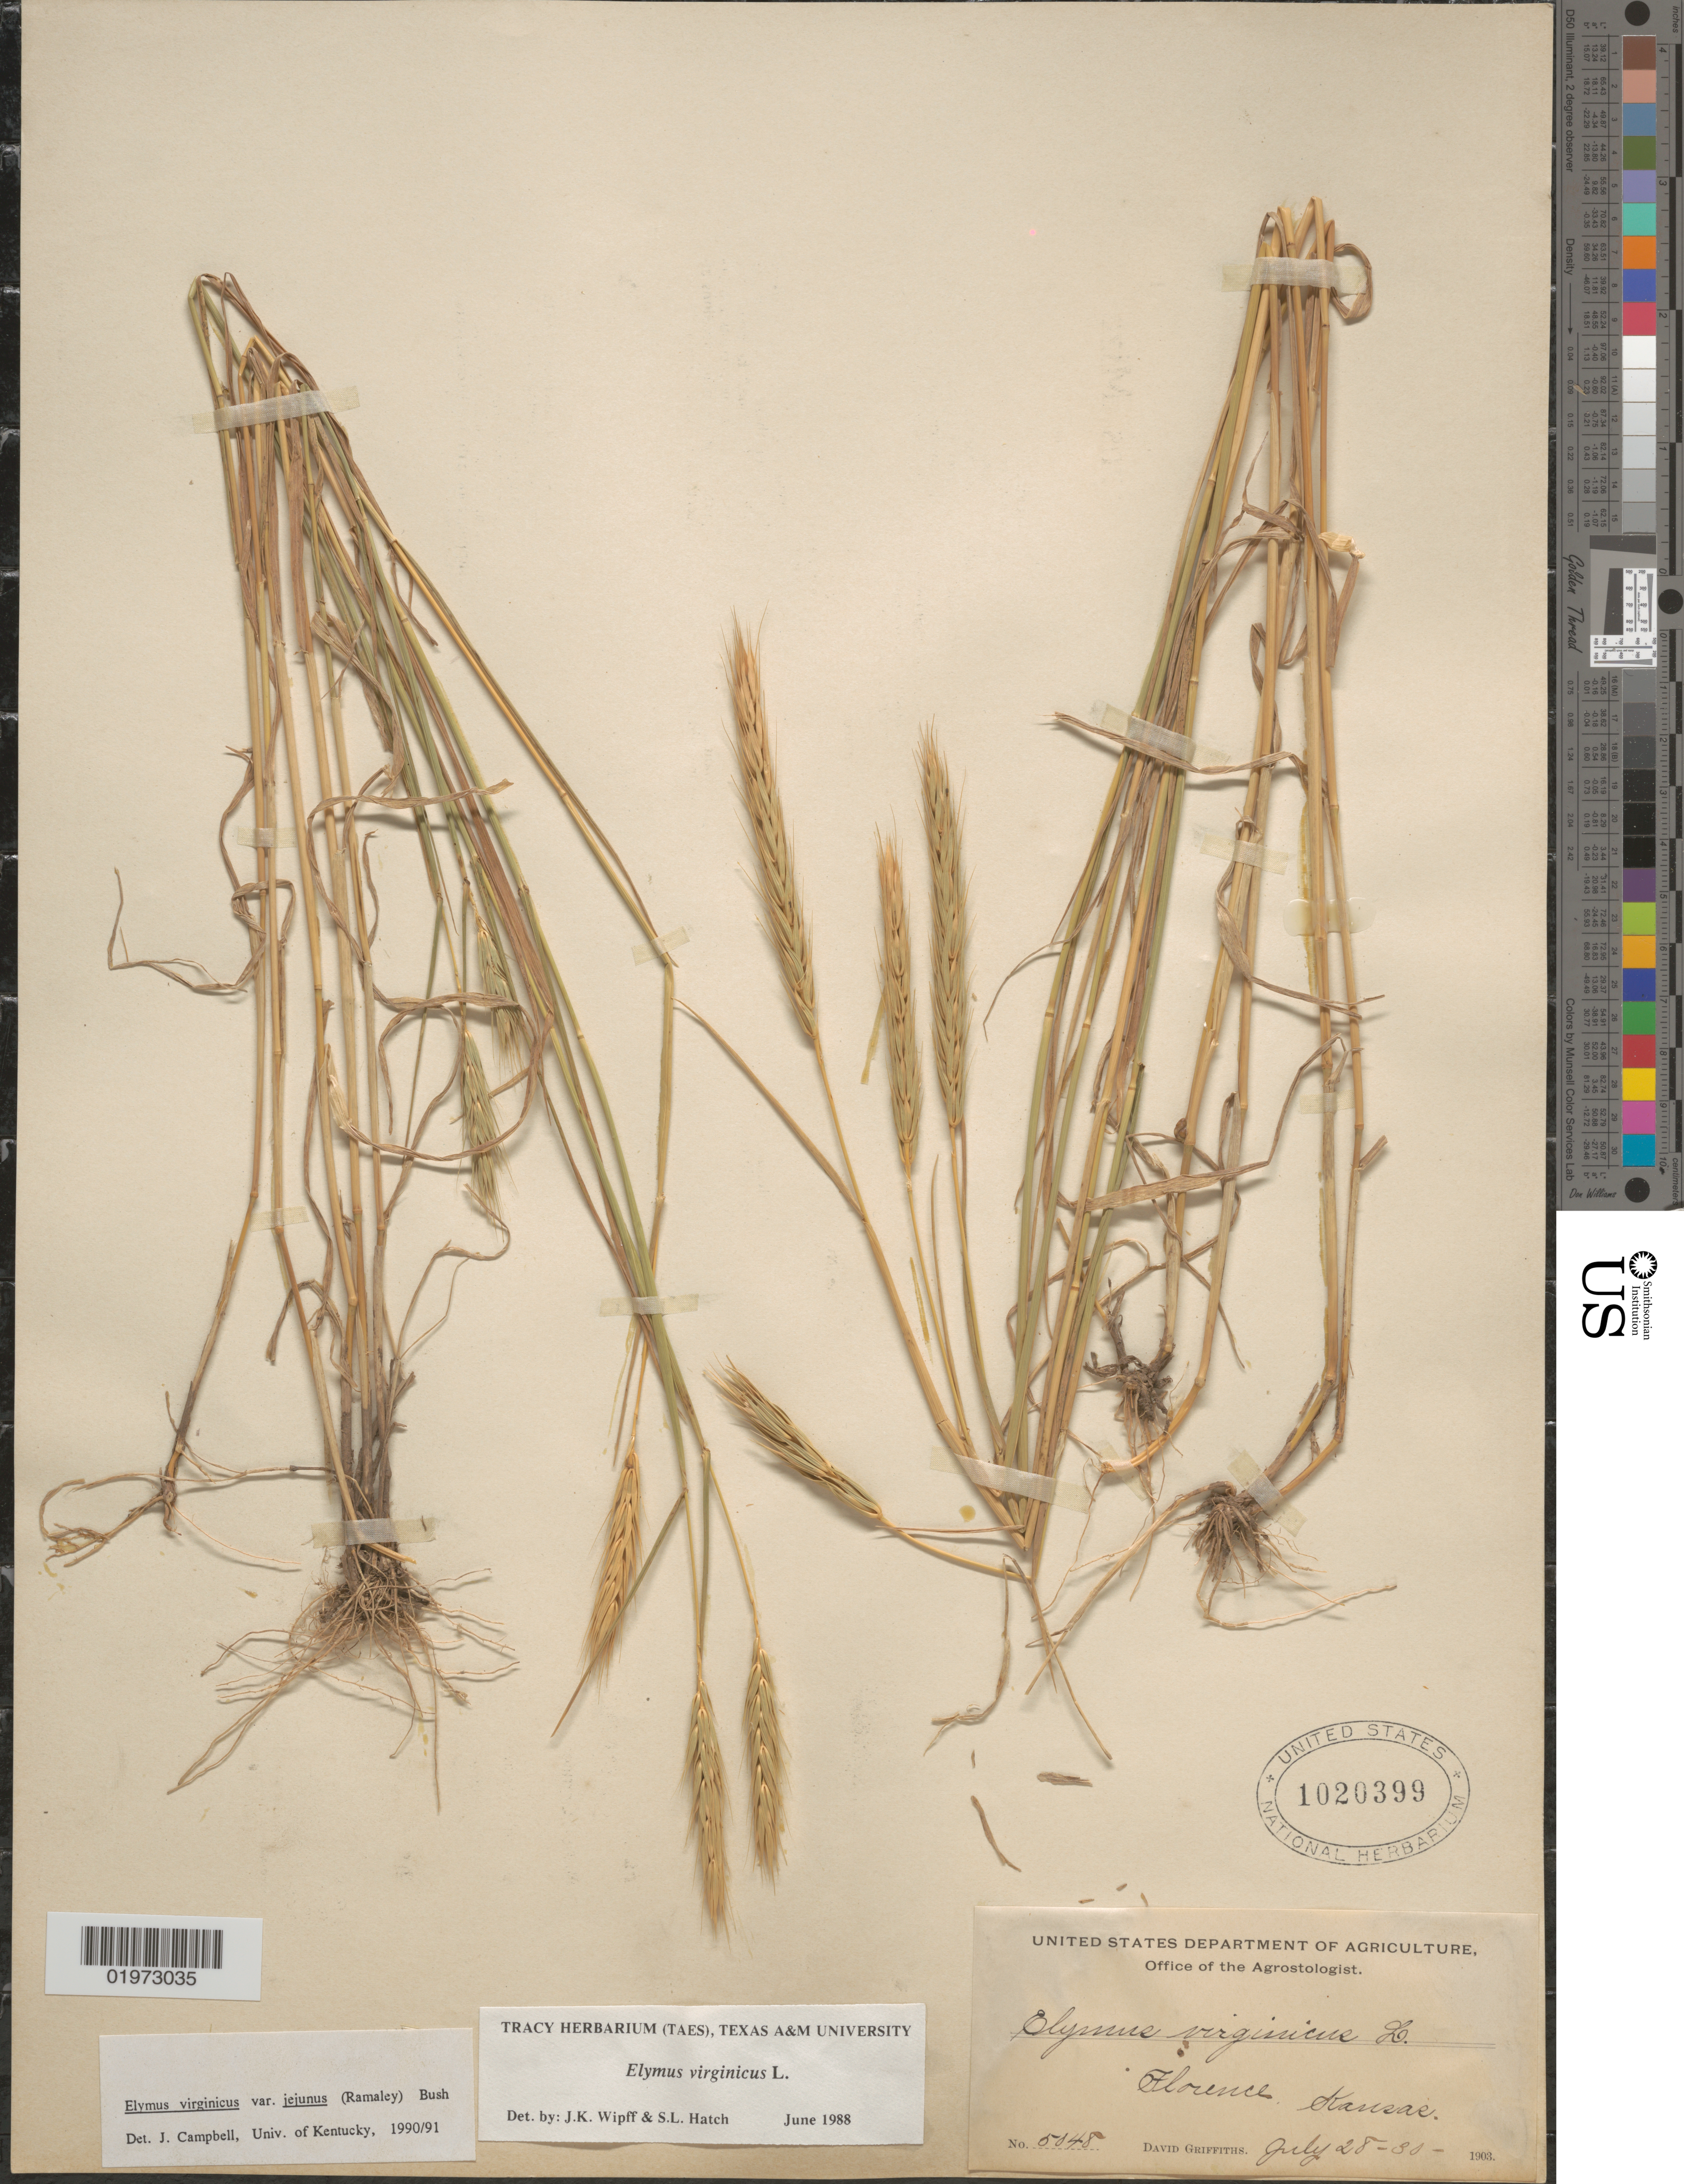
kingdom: Plantae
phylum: Tracheophyta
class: Liliopsida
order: Poales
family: Poaceae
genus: Elymus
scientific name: Elymus virginicus var. virginicus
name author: L.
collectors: D. Griffiths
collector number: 5048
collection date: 1903-07-28/1903-07-30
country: United States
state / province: Kansas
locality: Florence.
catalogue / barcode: US 1020399